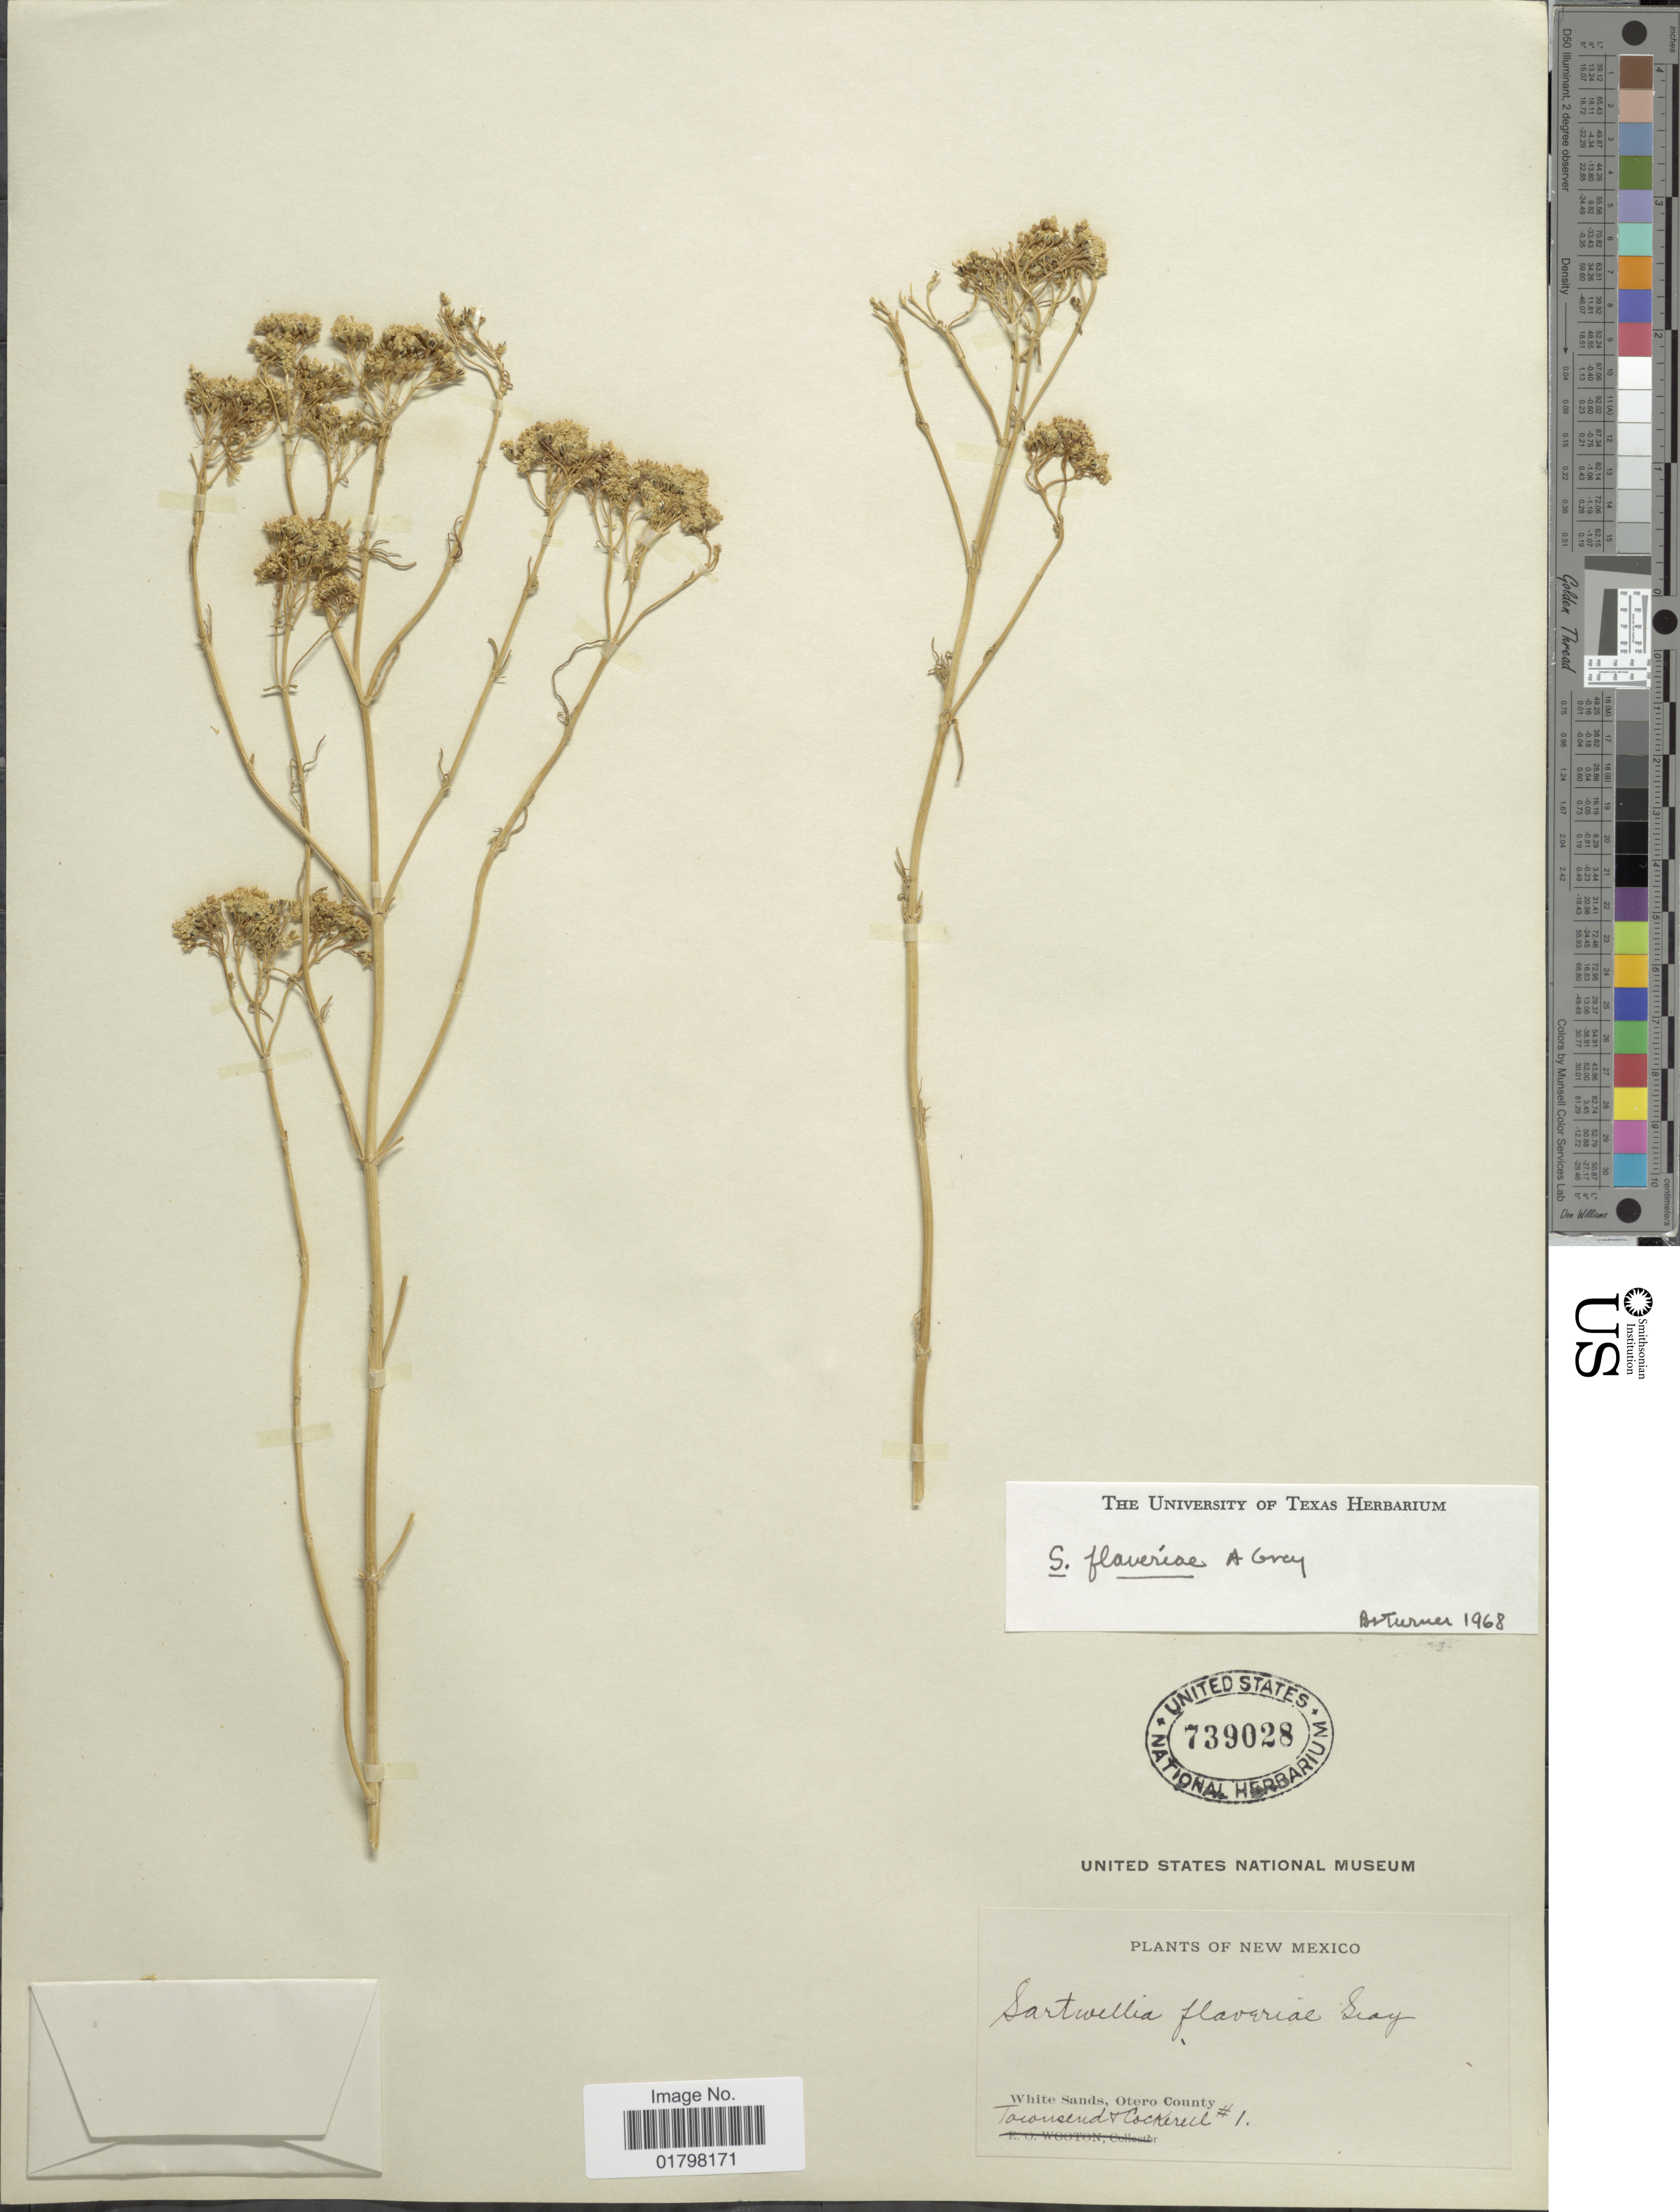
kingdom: Plantae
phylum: Tracheophyta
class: Magnoliopsida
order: Asterales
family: Asteraceae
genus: Sartwellia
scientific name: Sartwellia flaveriae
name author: A. Gray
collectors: Townsend & Cockerell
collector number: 1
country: United States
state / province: New Mexico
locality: White Sands, Otero County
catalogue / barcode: US 739028